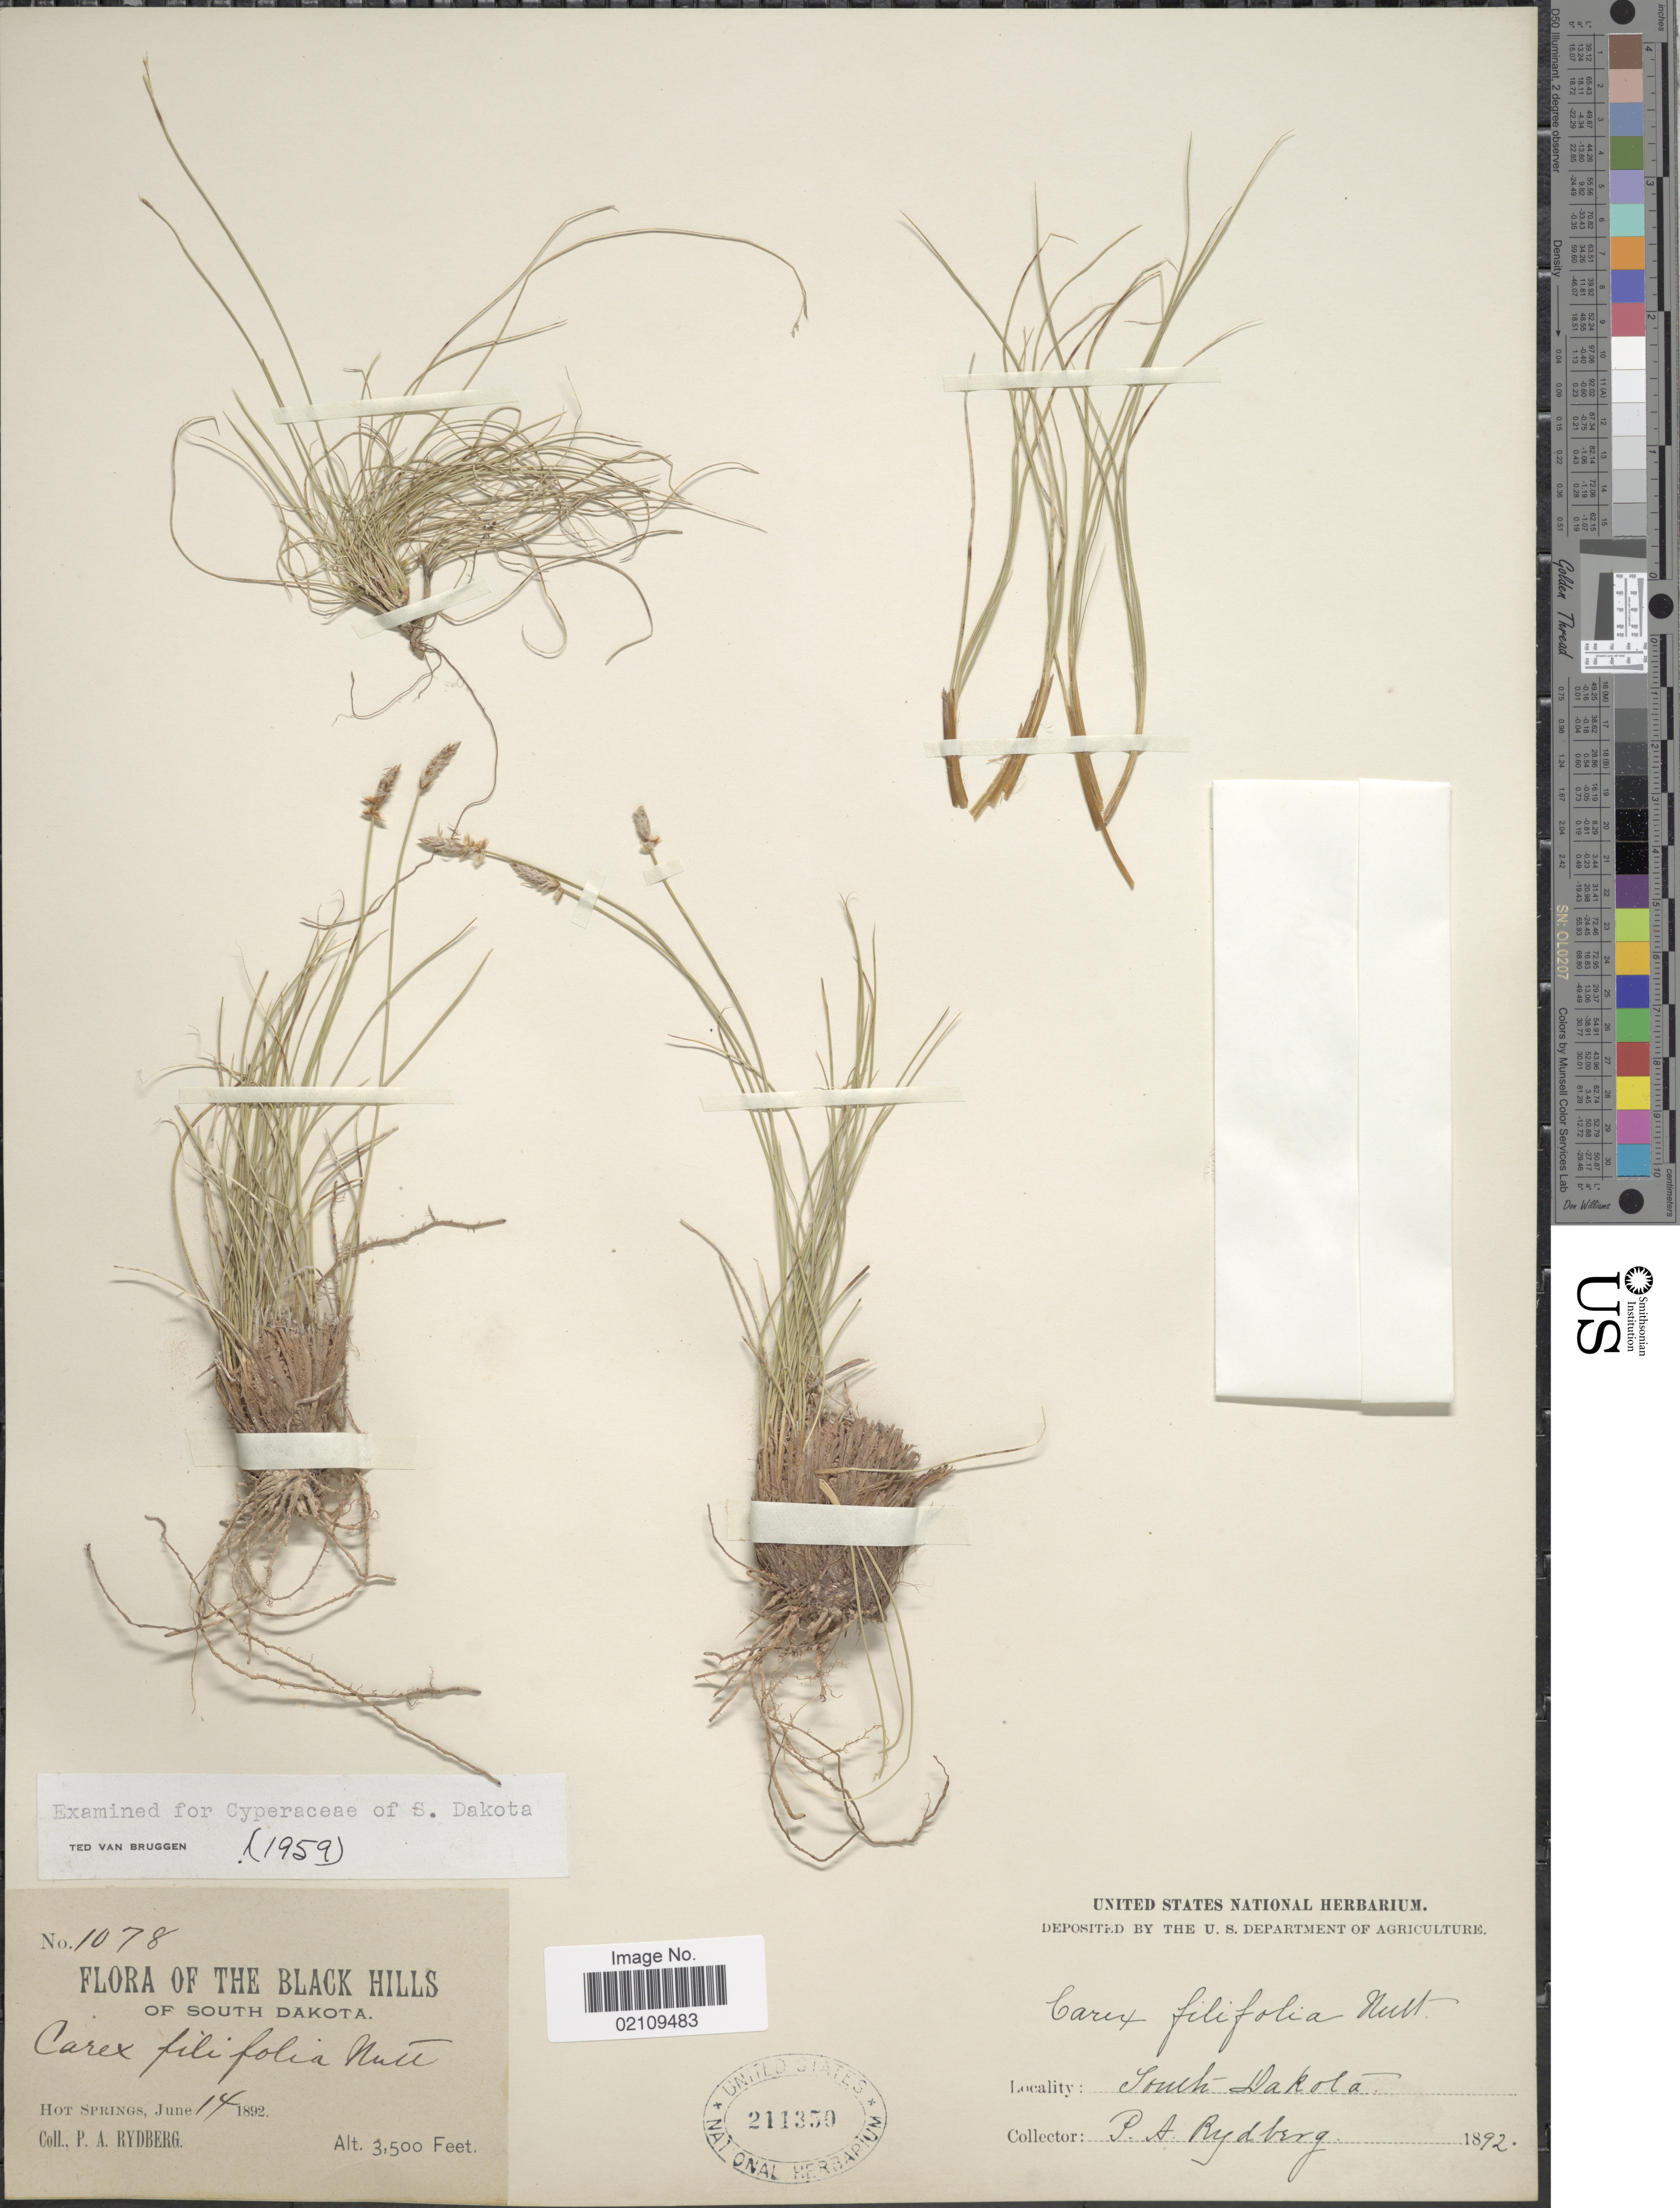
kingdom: Plantae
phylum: Tracheophyta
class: Liliopsida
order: Poales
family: Cyperaceae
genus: Carex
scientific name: Carex filifolia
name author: Nutt.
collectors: P. A. Rydberg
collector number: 1078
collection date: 1892-06-14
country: United States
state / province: South Dakota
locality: The Black Hills of South Dakota, Hot Springs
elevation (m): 1067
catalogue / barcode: US 211350